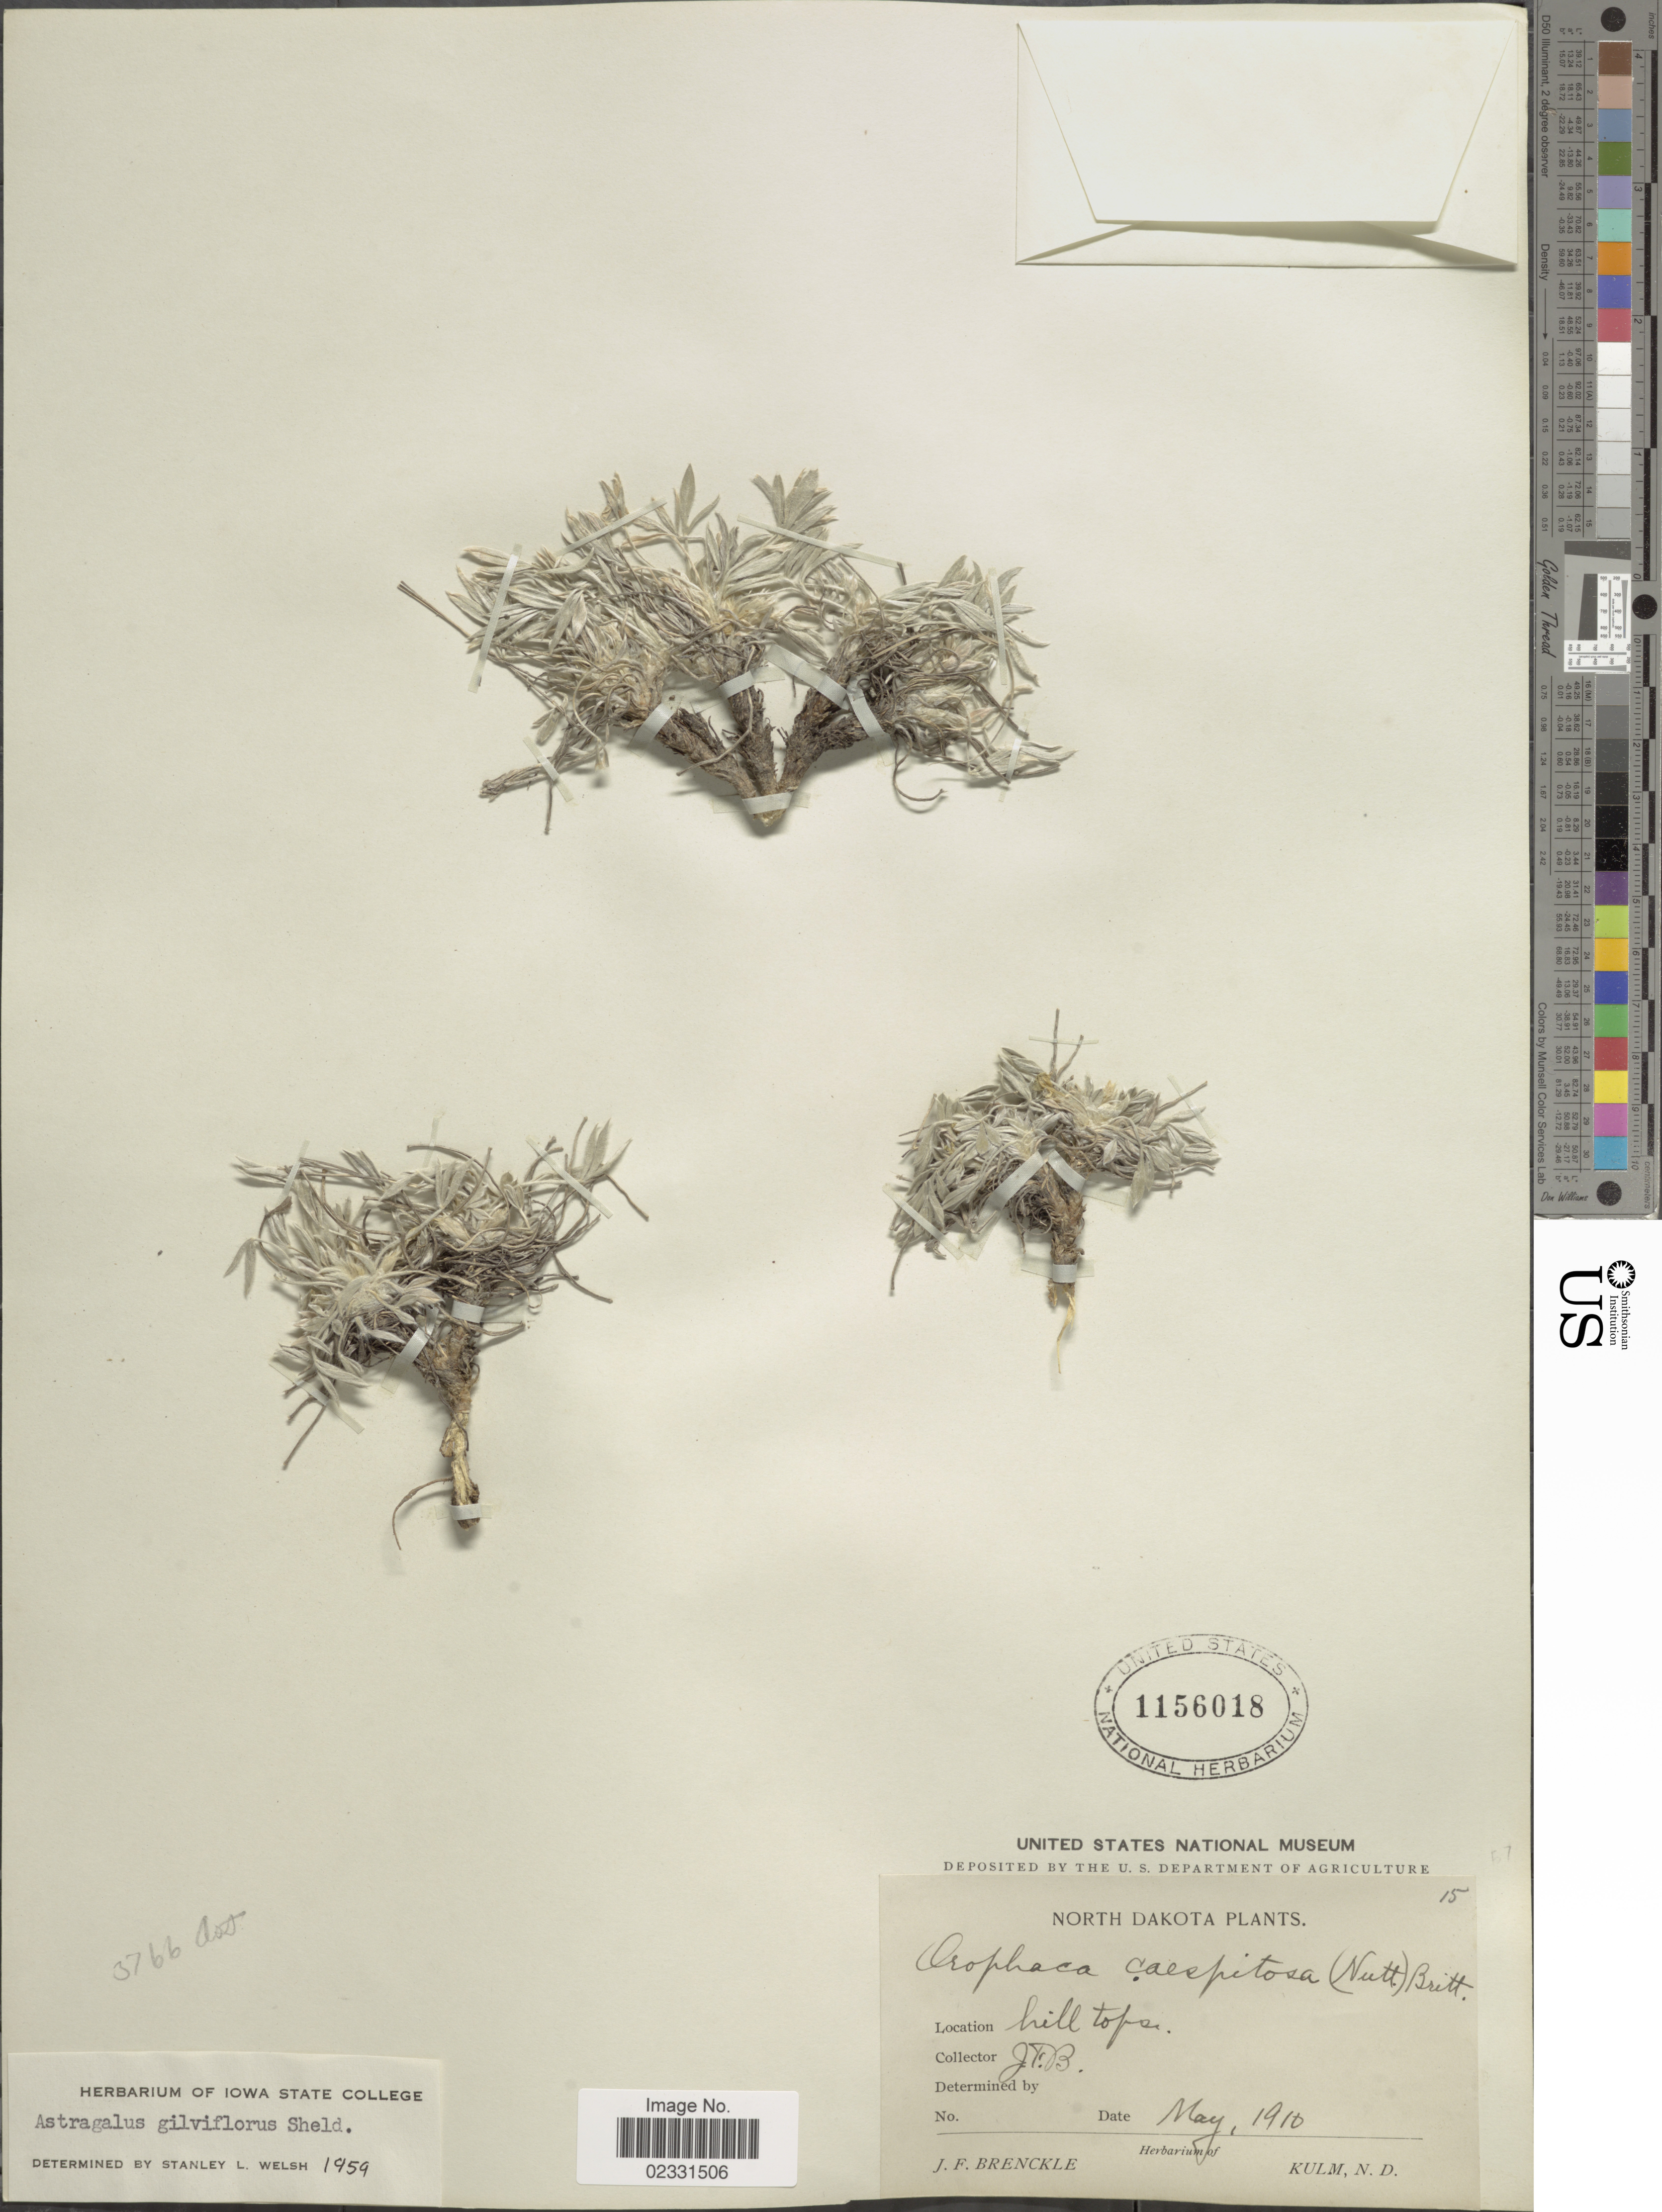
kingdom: Plantae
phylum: Tracheophyta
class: Magnoliopsida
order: Fabales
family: Fabaceae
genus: Astragalus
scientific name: Astragalus gilviflorus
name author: E. Sheld.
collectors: J. Brenckle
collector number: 15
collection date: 1910-05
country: United States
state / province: North Dakota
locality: Hill tops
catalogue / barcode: US 1156018